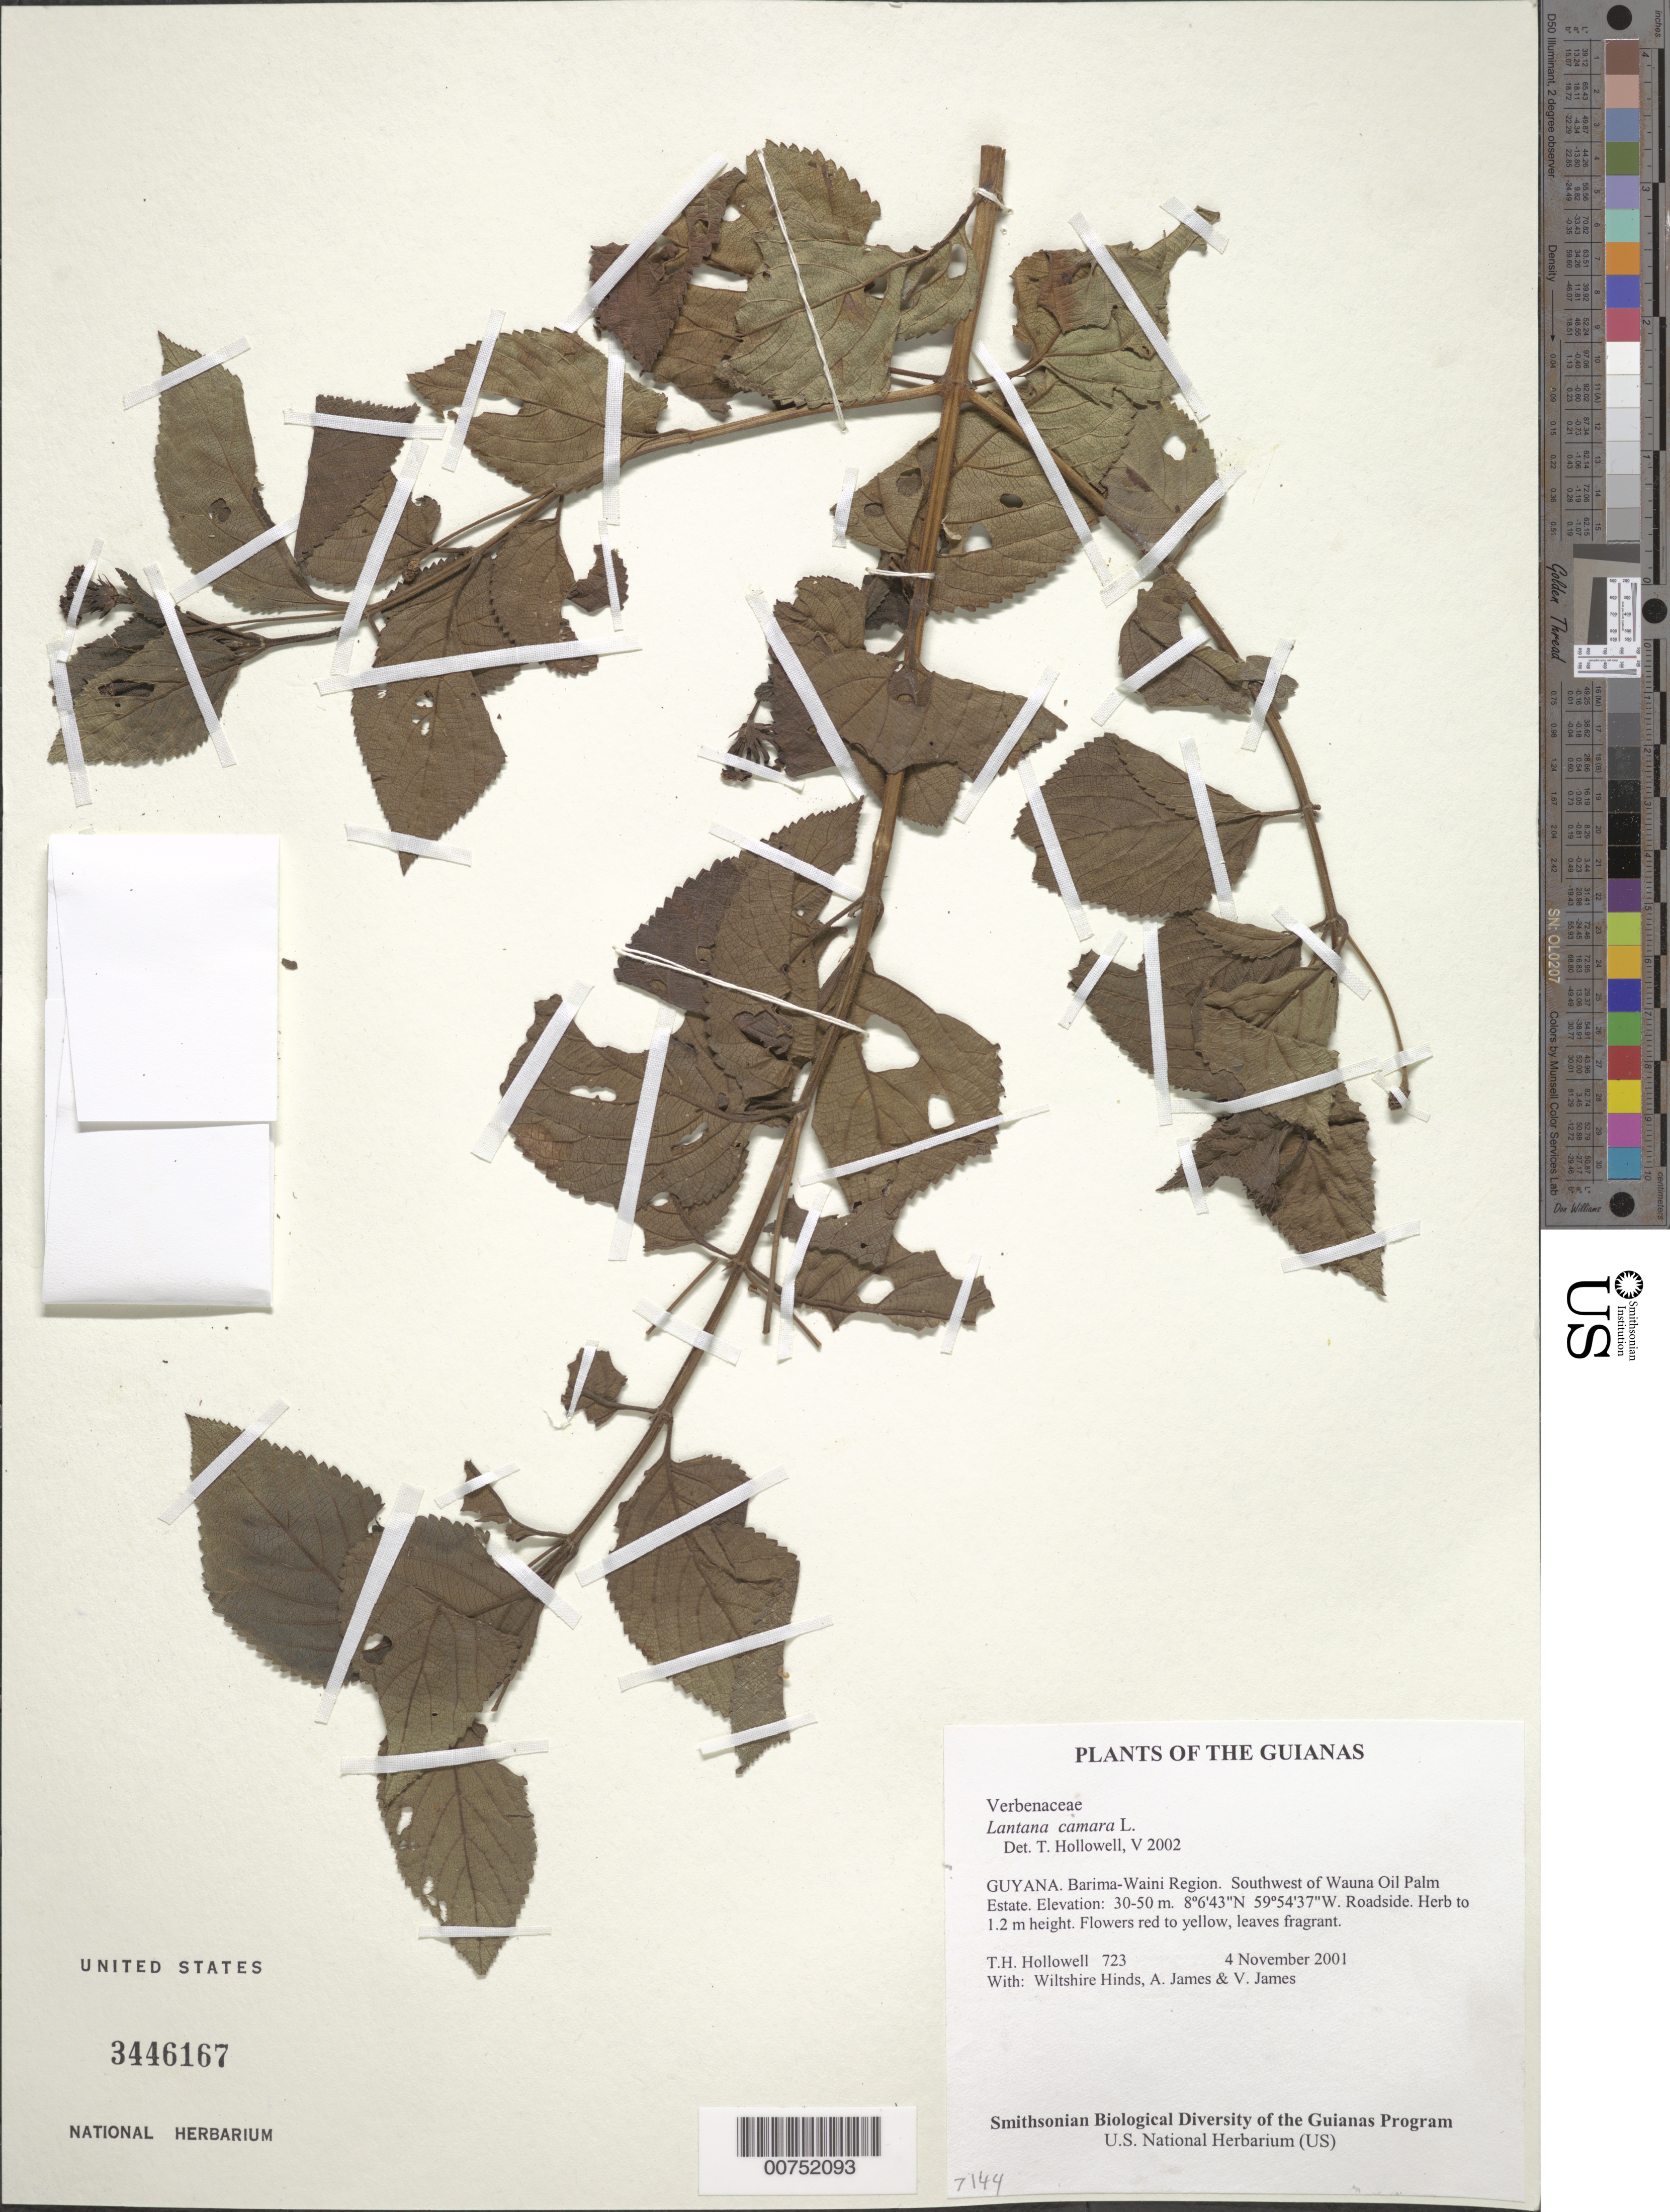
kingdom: Plantae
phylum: Tracheophyta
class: Magnoliopsida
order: Lamiales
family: Verbenaceae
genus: Lantana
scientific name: Lantana camara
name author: L.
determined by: Hollowell, T. H., (BOT), Smithsonian Institution - National Museum of Natural History (UNITED STATES)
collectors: T. Hollowell, W. Hinds, A. James & V. James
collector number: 723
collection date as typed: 4 November 2001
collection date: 2001-11-04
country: Guyana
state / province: Barima-Waini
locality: Southwest of Wauna Oil Palm Estate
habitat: Roadside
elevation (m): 30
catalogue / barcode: US 3446167